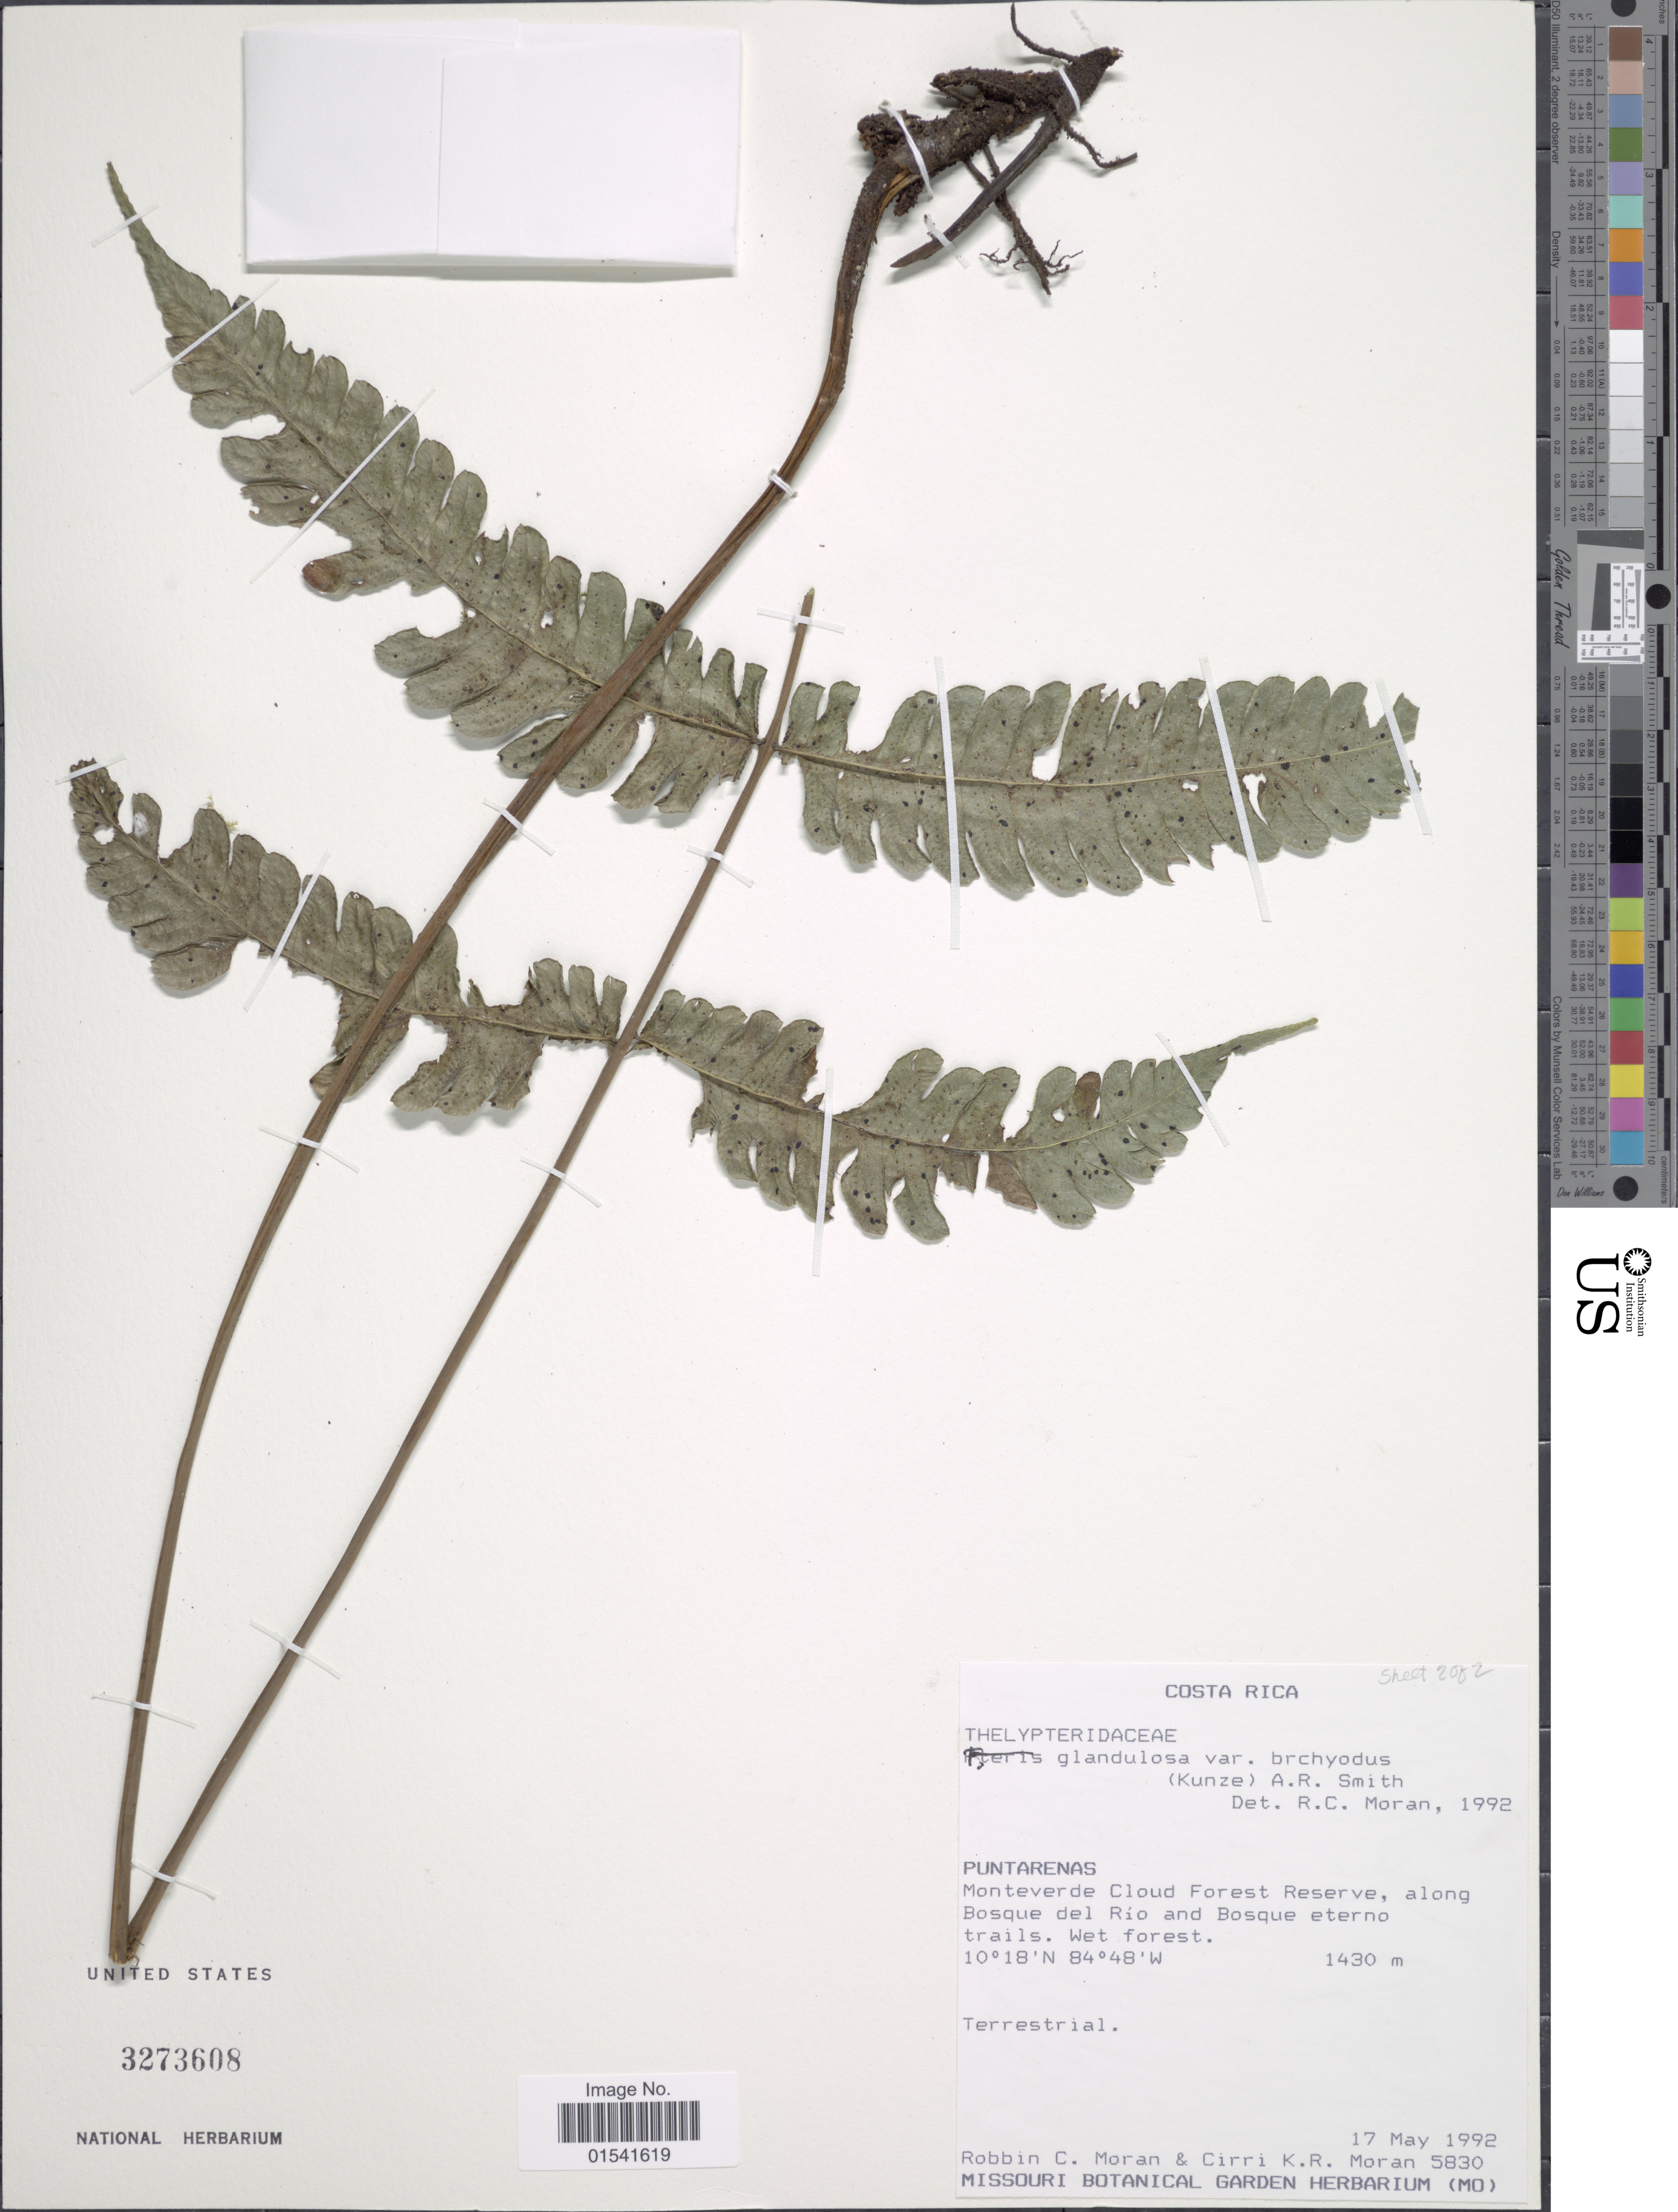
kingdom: Plantae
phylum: Tracheophyta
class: Polypodiopsida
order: Polypodiales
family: Thelypteridaceae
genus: Steiropteris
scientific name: Steiropteris glandulosa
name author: (Hook. f.) Pic. Serm.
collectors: R. C. Moran & C. Moran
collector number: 5830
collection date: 1992-05-17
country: Costa Rica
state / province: Puntarenas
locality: Monteverde Cloud Forest Reserve, along Bosque del Río and Boaque eterno trails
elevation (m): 1430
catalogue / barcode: US 3273608